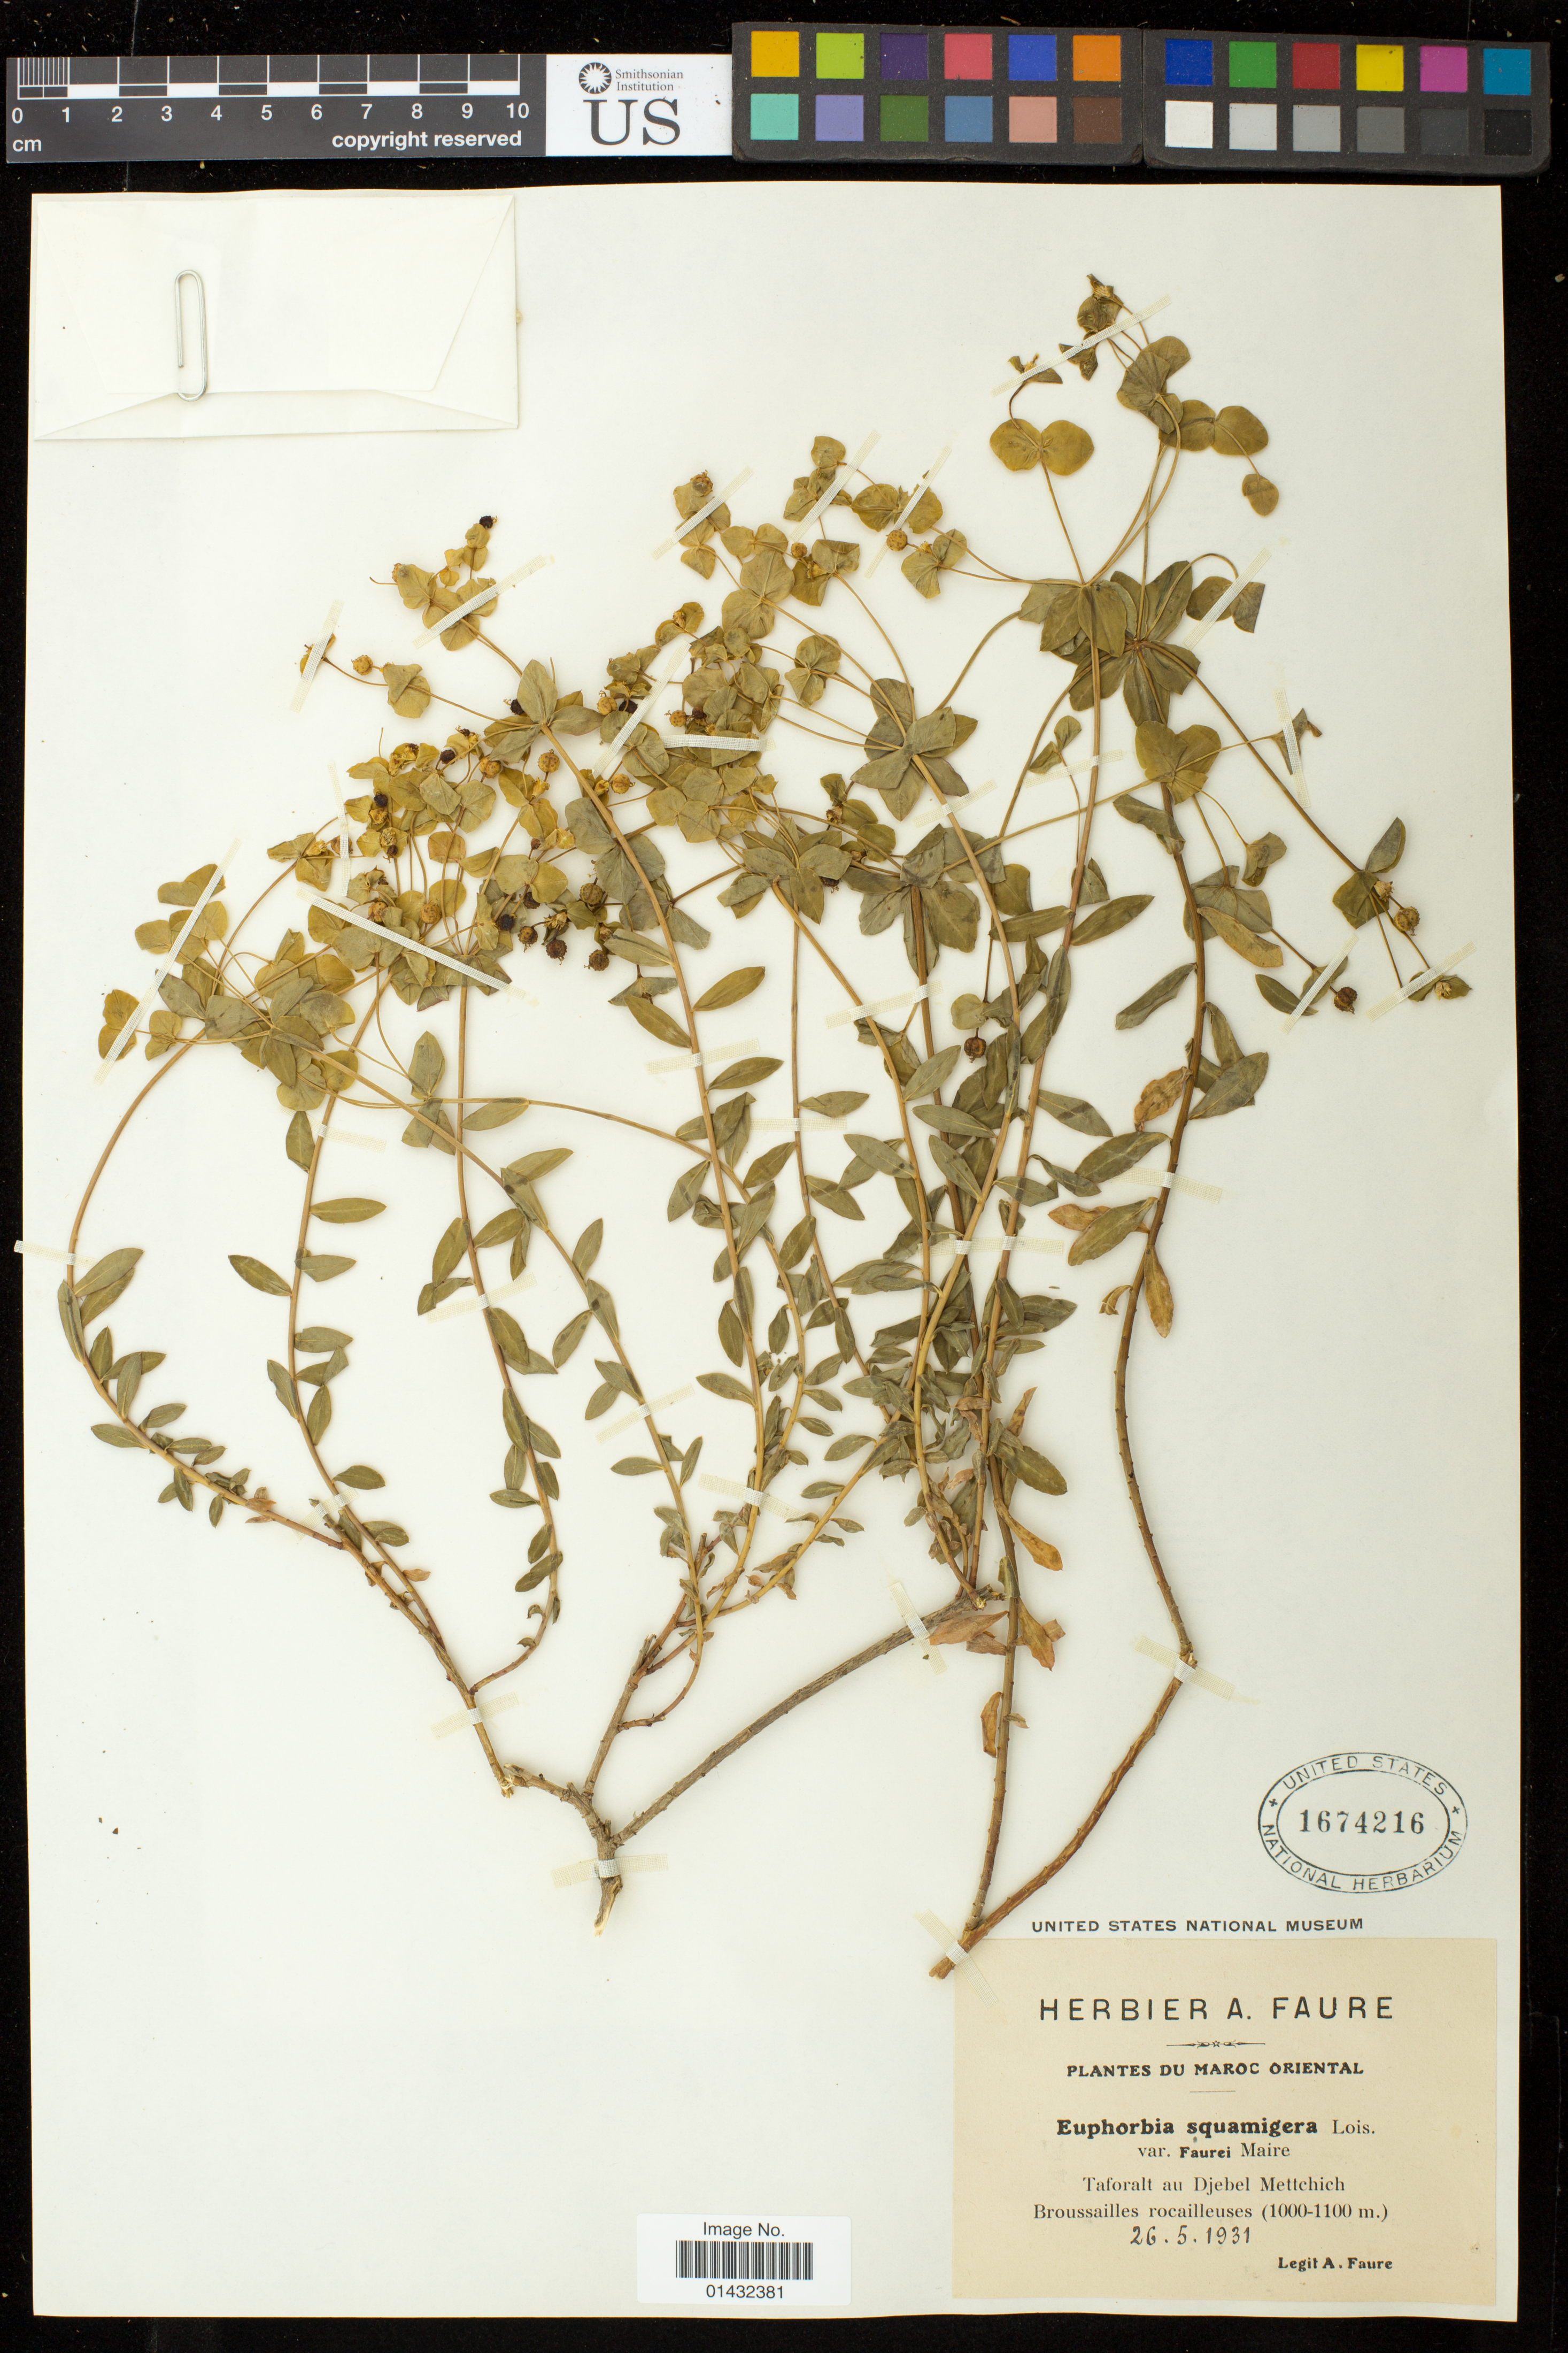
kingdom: Plantae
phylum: Tracheophyta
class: Magnoliopsida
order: Malpighiales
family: Euphorbiaceae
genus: Euphorbia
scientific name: Euphorbia squamigera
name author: Loisel.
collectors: A. Faure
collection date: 1931-05-26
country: Morocco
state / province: Oriental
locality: Taforalt au Djebel Mettchich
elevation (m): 1000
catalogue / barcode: US 1674216